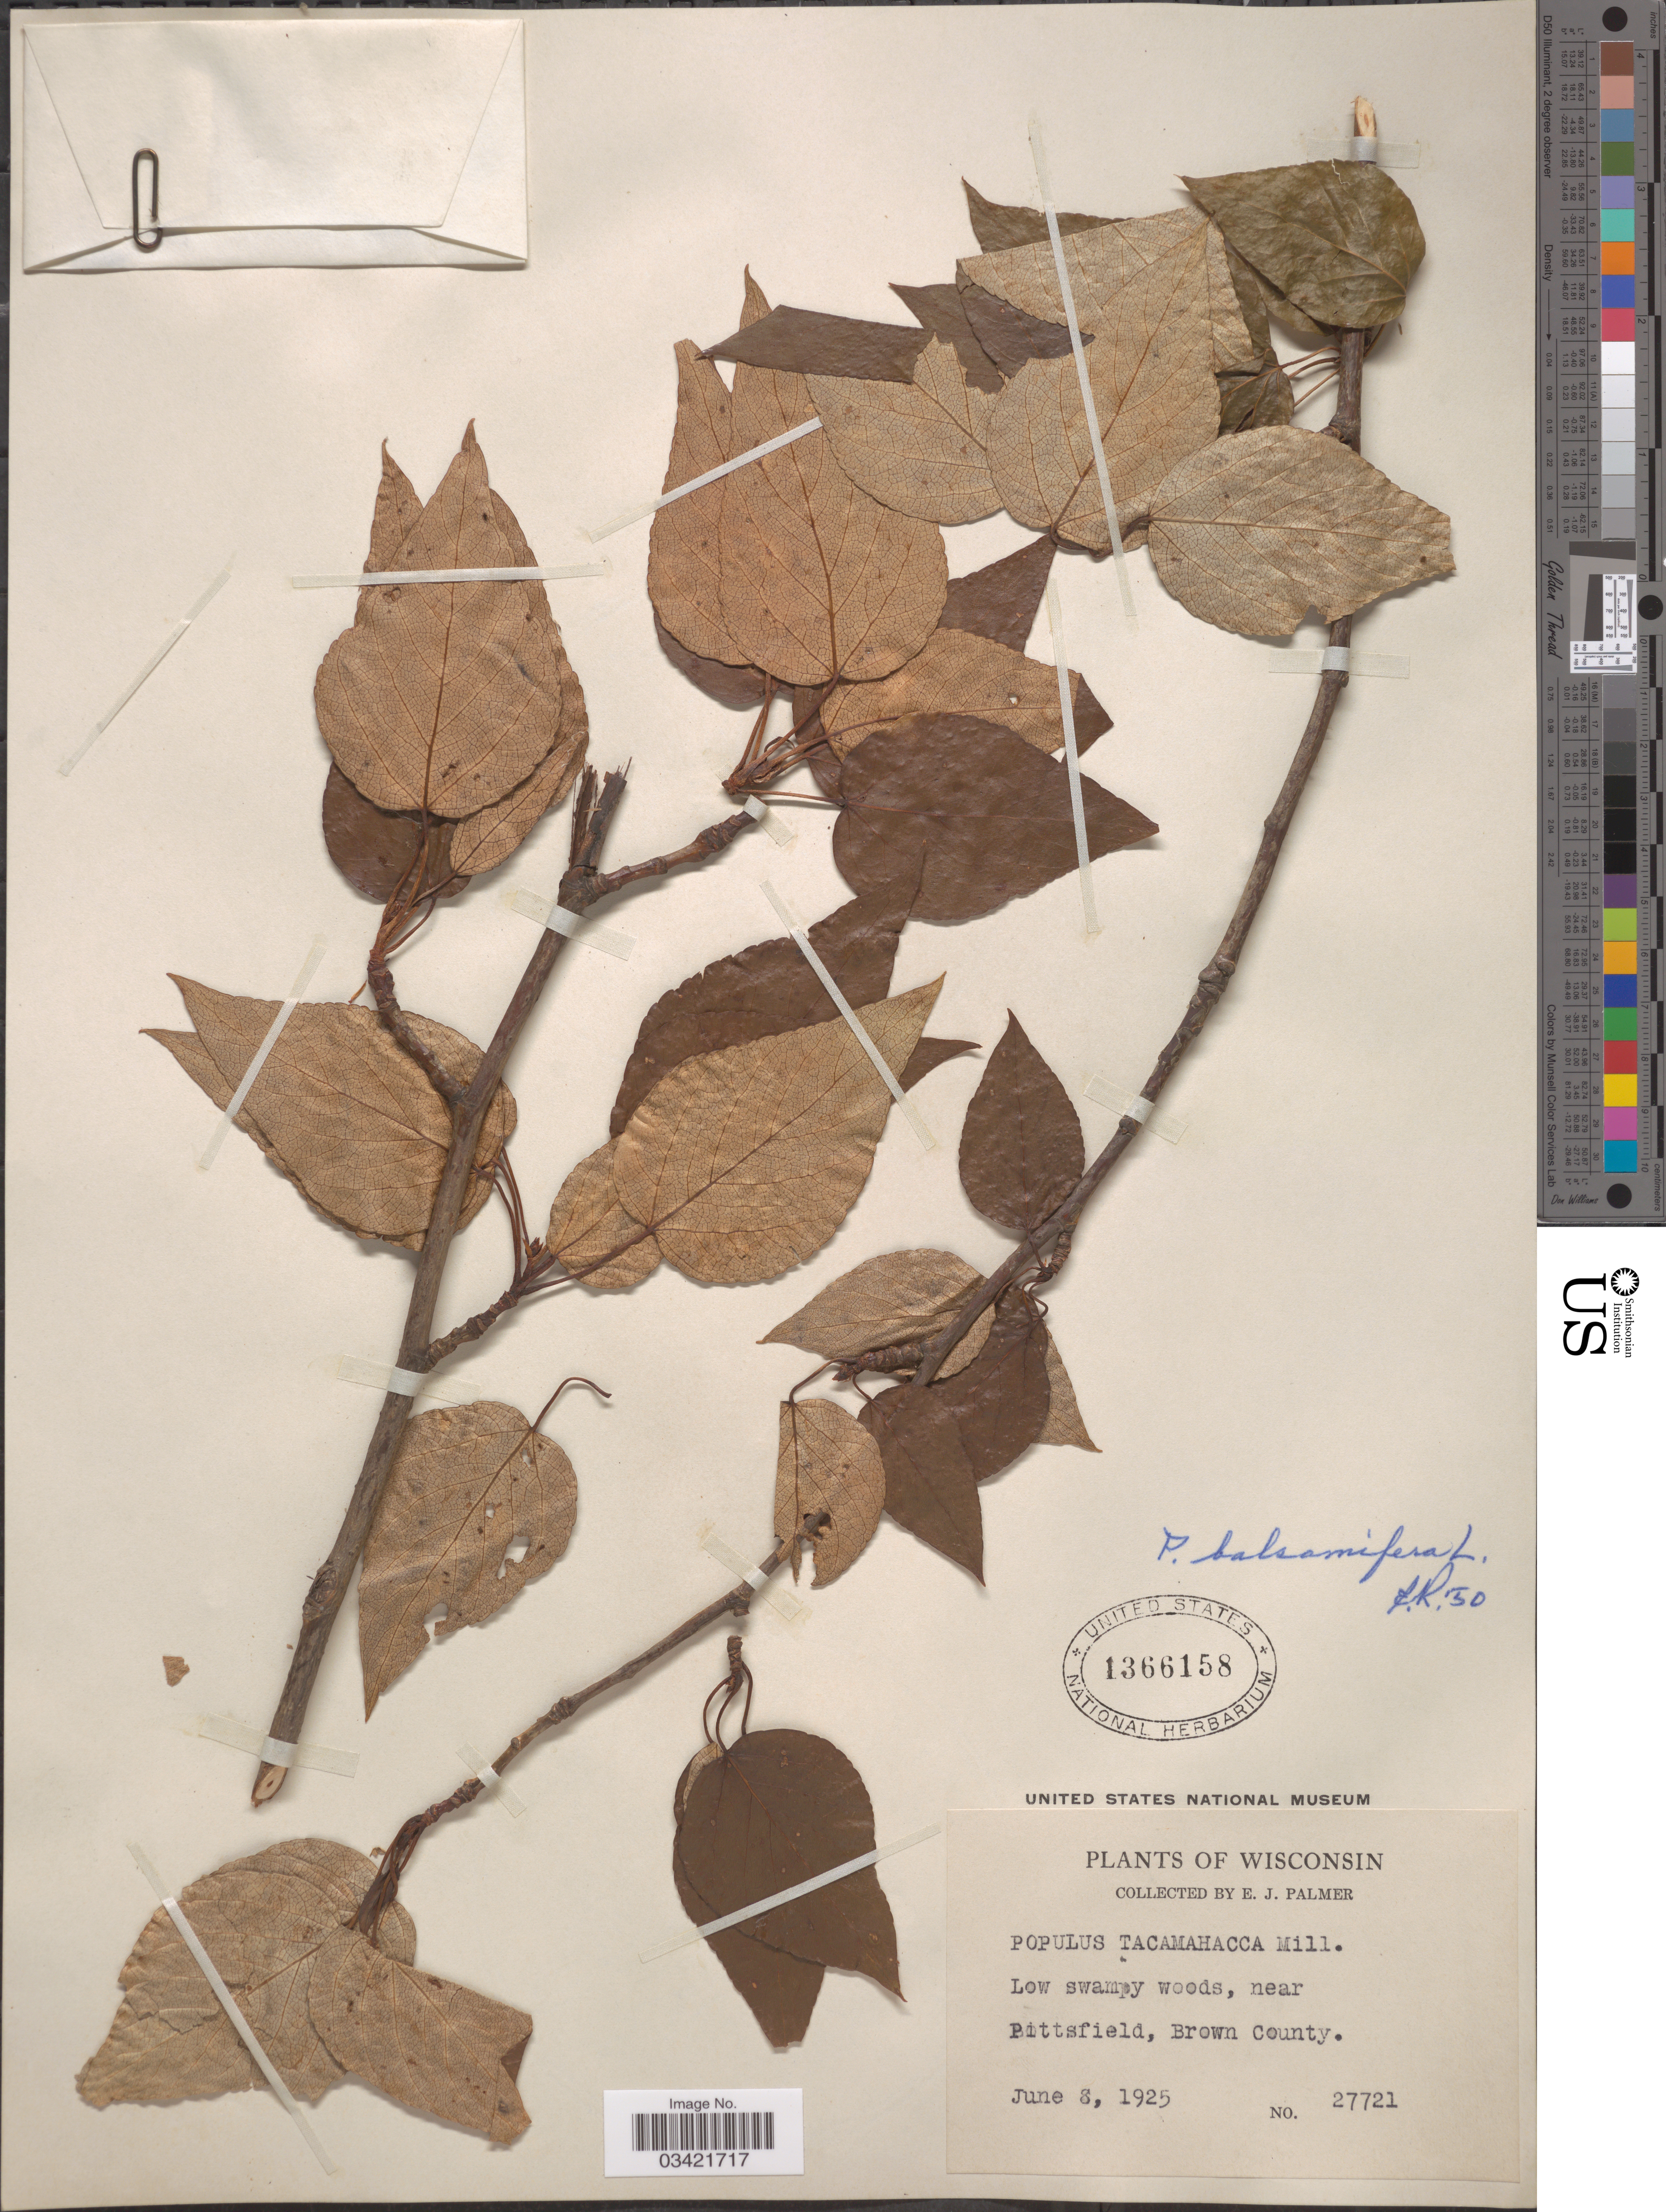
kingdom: Plantae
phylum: Tracheophyta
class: Magnoliopsida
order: Malpighiales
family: Salicaceae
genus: Populus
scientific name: Populus balsamifera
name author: L.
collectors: E. J. Palmer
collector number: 27721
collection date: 1925-06-08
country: United States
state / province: Wisconsin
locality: Near Pittsfield, Brown County.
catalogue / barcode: US 1366158